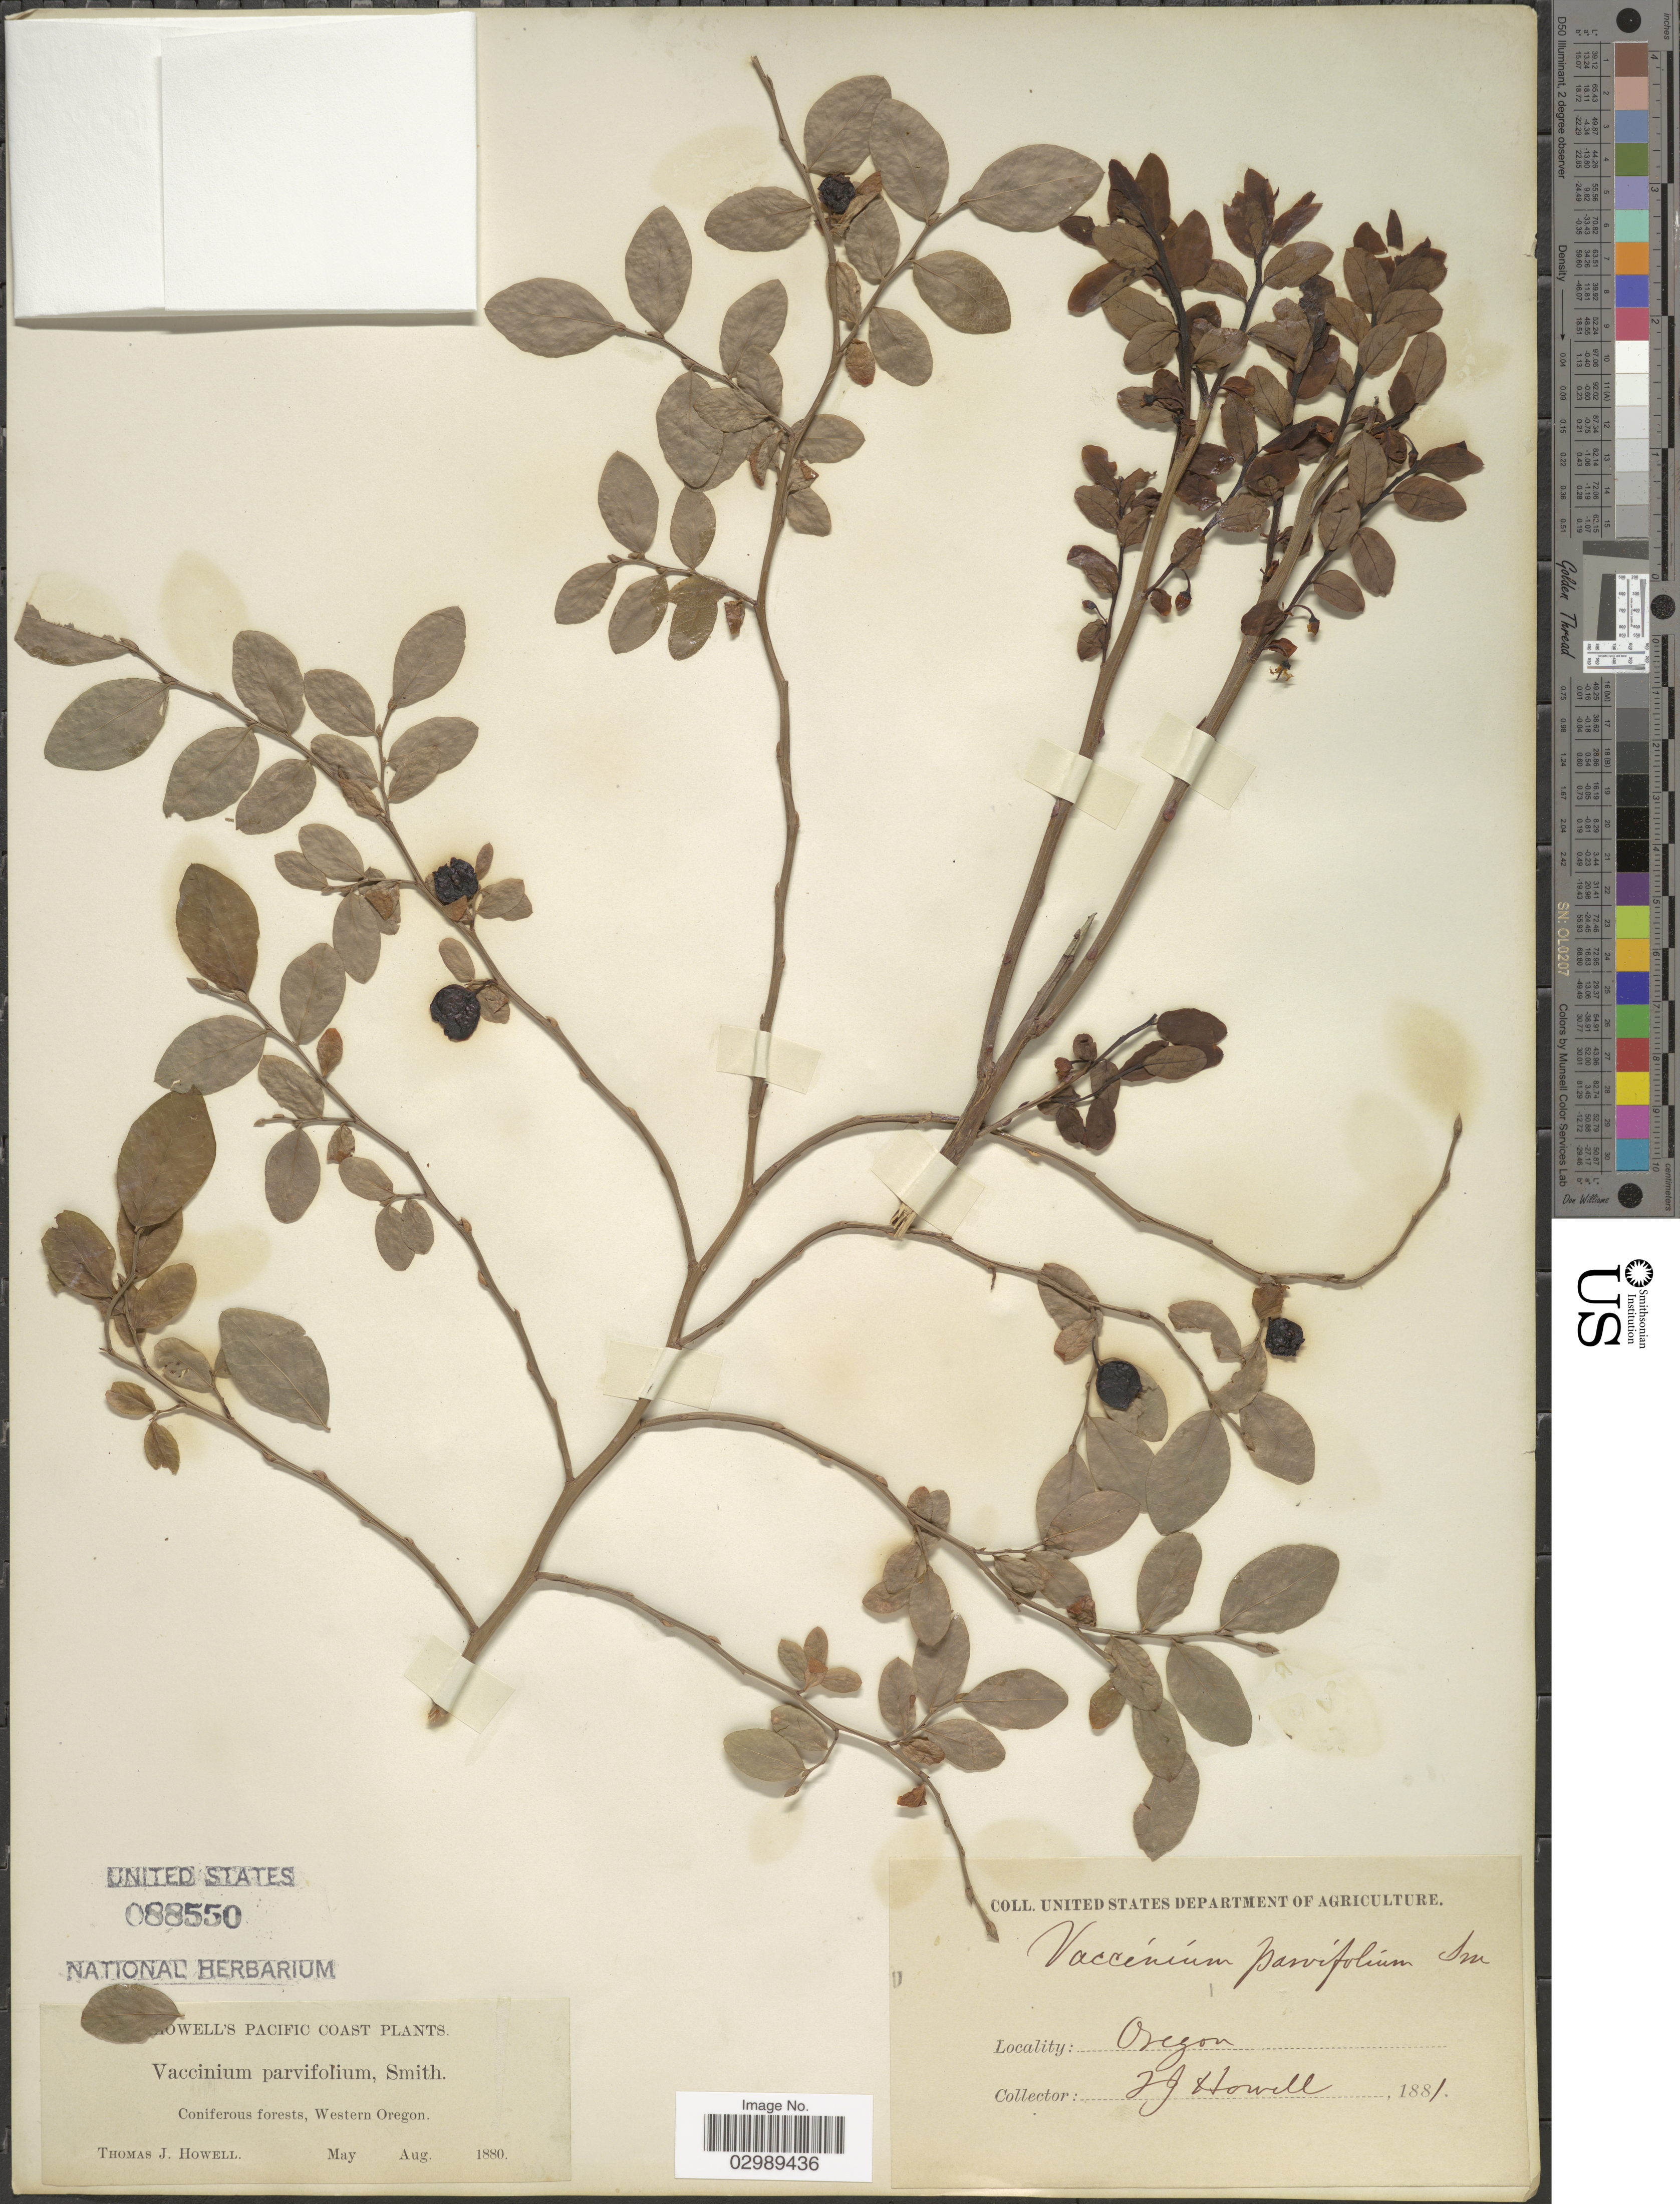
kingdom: Plantae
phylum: Tracheophyta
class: Magnoliopsida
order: Ericales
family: Ericaceae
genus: Vaccinium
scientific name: Vaccinium parvifolium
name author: Small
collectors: T. J. Howell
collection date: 1881-05/1881-08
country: United States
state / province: Oregon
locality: Pacific Coast, Coniferous forests, Western Oregon.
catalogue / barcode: US 88550